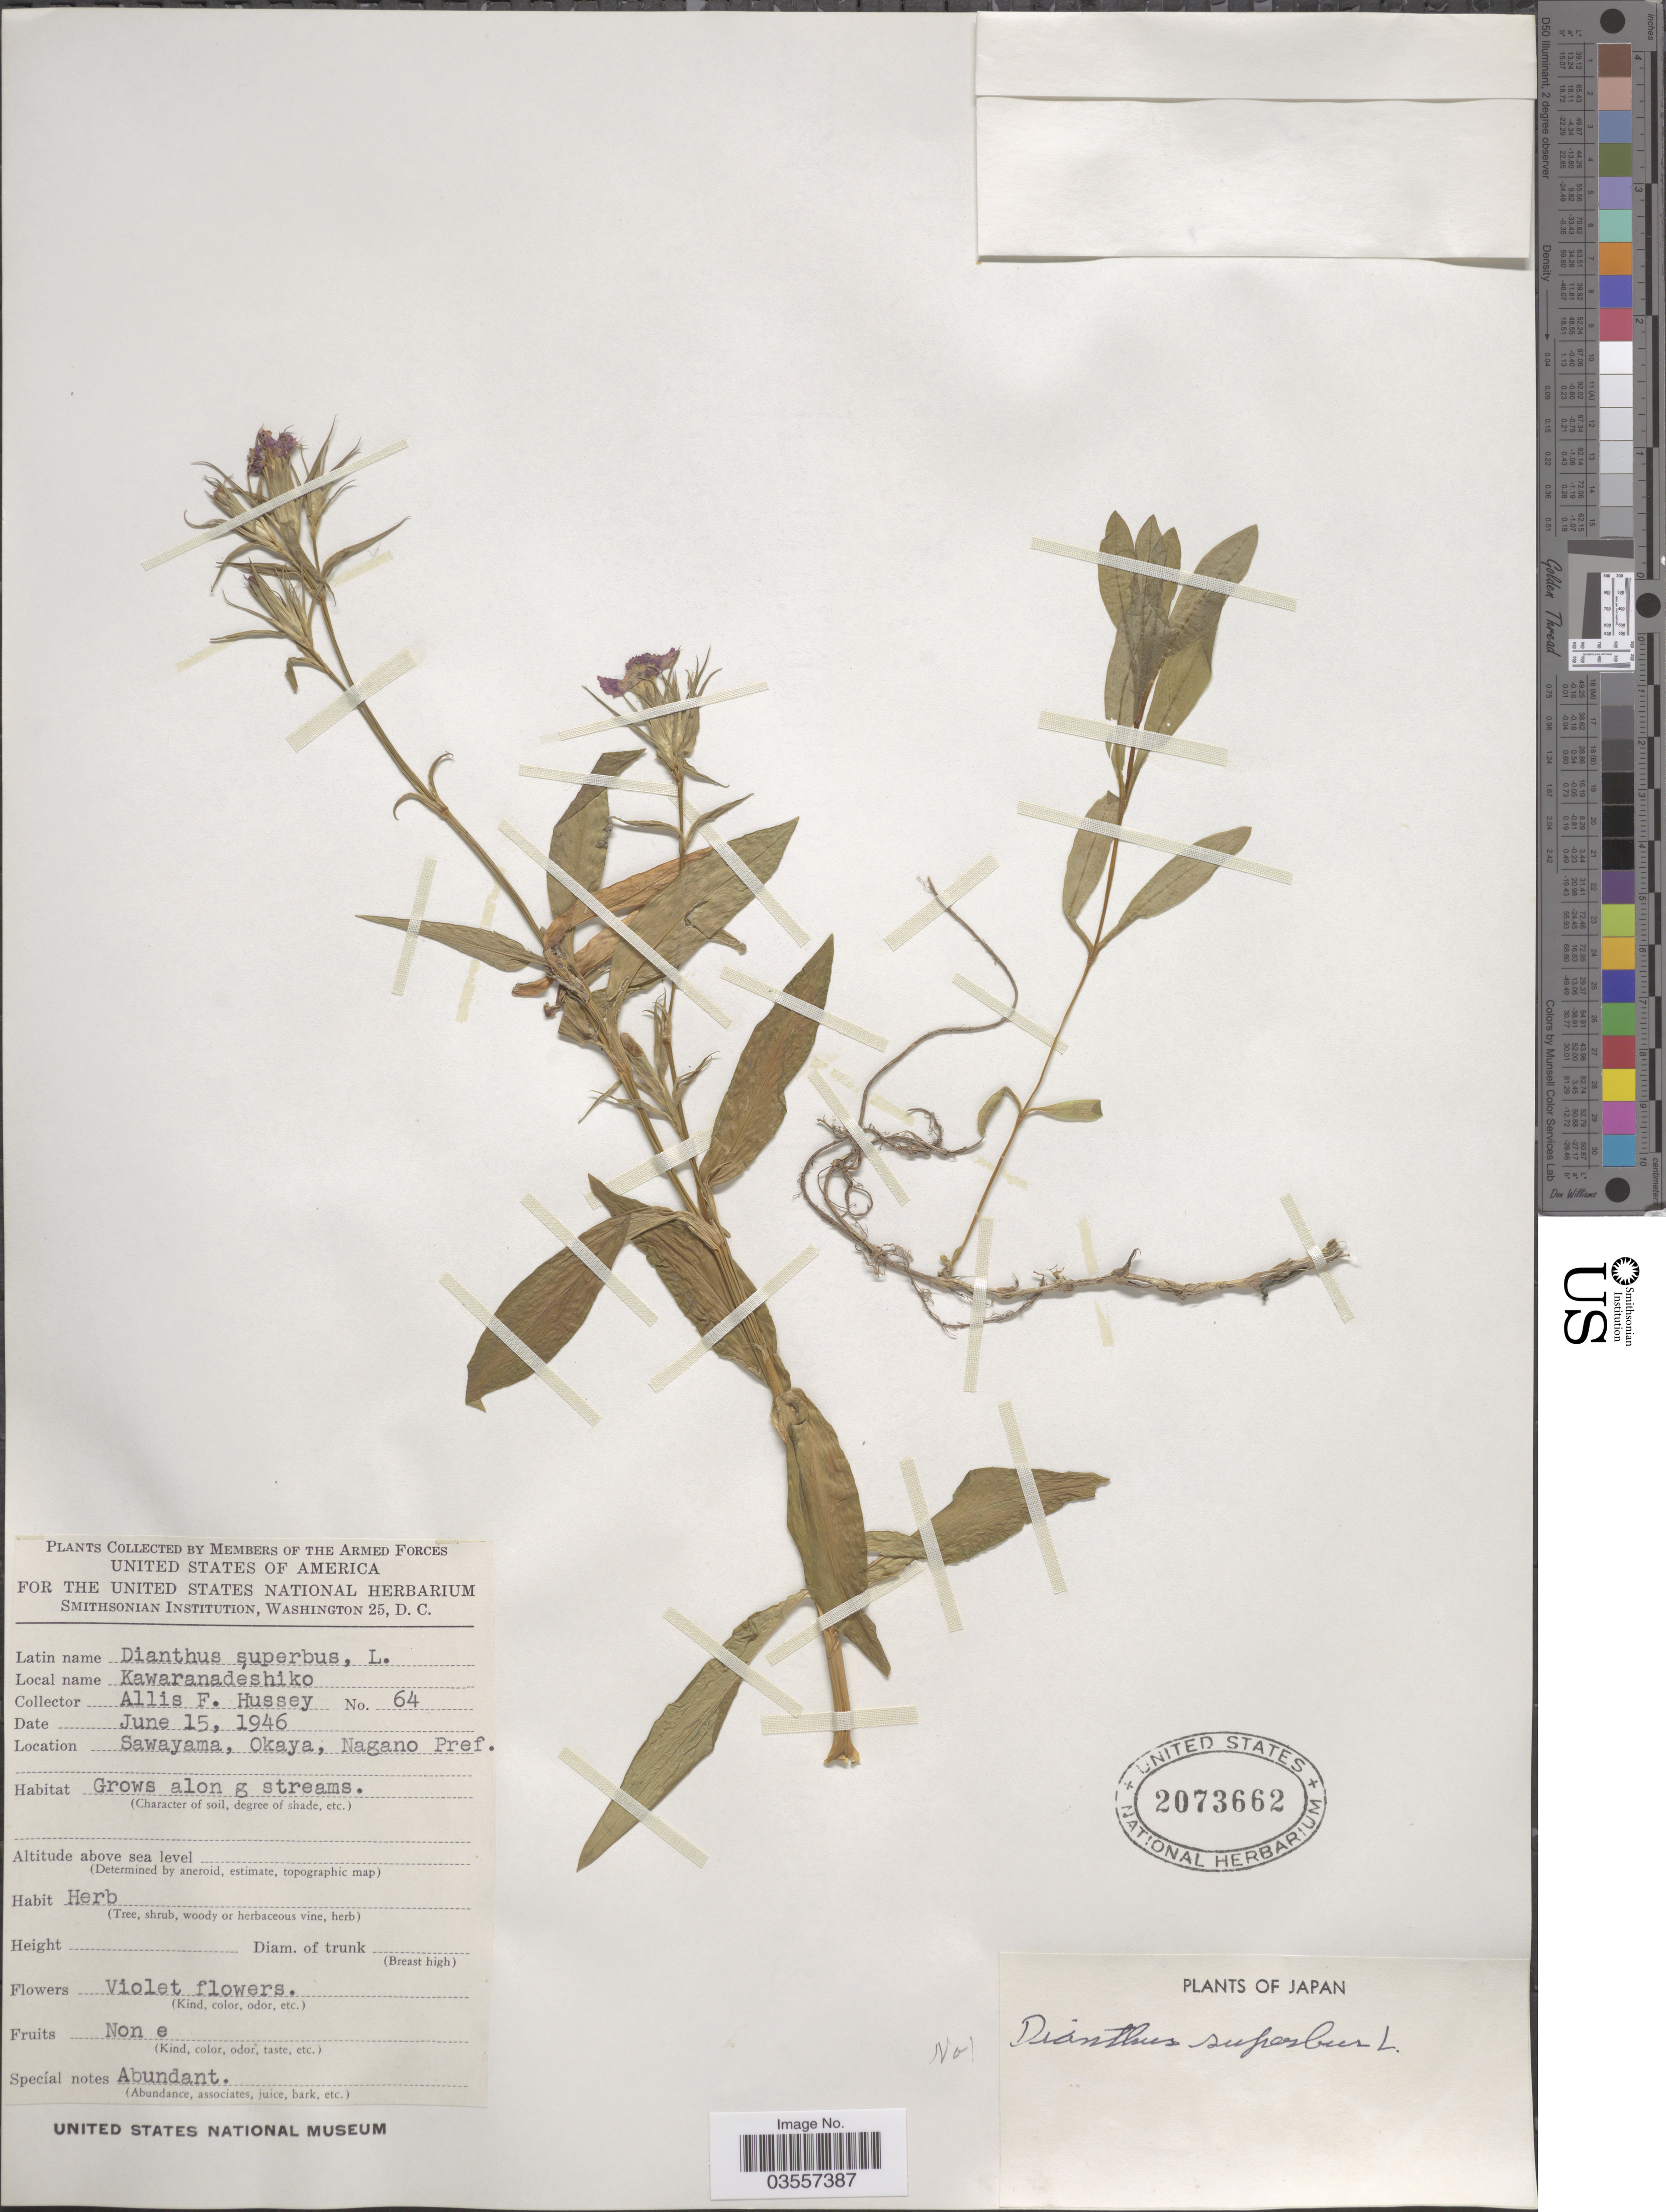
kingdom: Plantae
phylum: Tracheophyta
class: Magnoliopsida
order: Caryophyllales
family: Caryophyllaceae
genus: Dianthus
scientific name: Dianthus sp.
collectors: A. Hussey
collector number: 64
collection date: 1946-06-15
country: Japan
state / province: Nagano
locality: Sawayama, Okaya, Nagano Pref.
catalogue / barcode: US 2073662